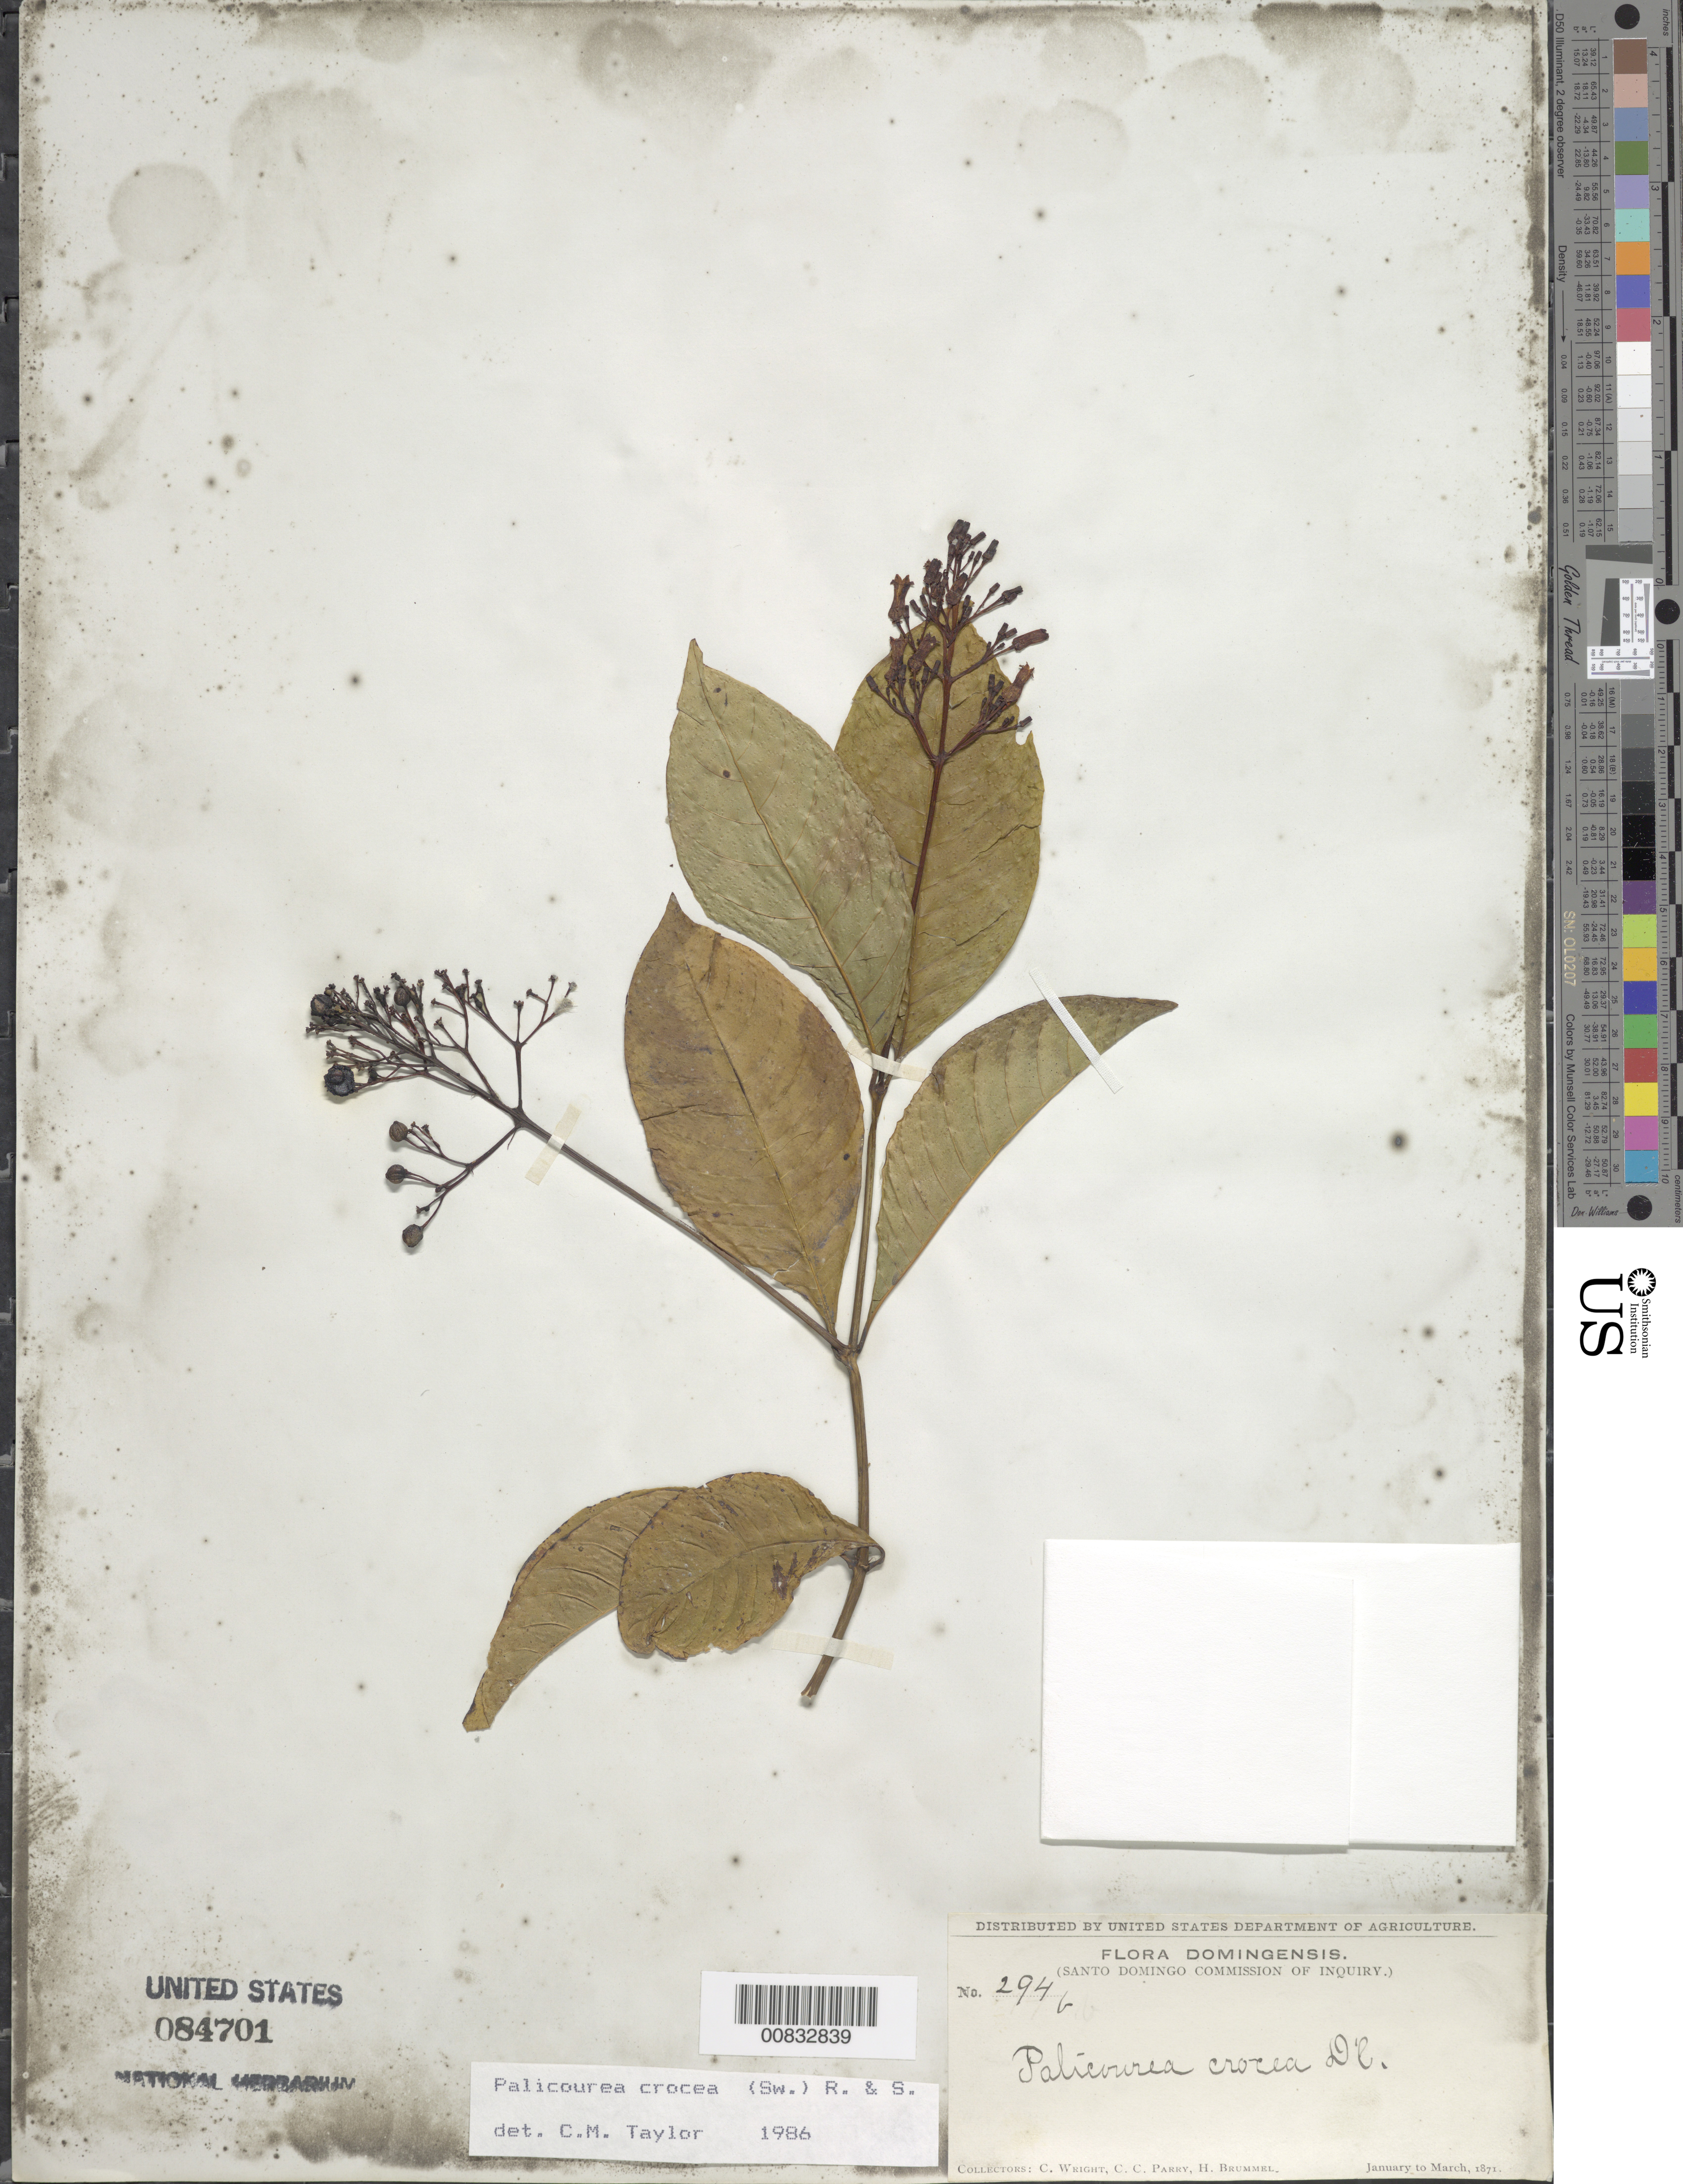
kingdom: Plantae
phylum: Tracheophyta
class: Magnoliopsida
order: Gentianales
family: Rubiaceae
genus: Palicourea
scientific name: Palicourea crocea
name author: (Sw.) Schult.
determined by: Taylor, Charlotte M.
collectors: C. Wright, C. C. Parry & H. Brummel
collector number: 294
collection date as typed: Jan 1871 to -- Mar 1871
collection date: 1871-01/1871-03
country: Dominican Republic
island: Hispaniola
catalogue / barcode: US 84701